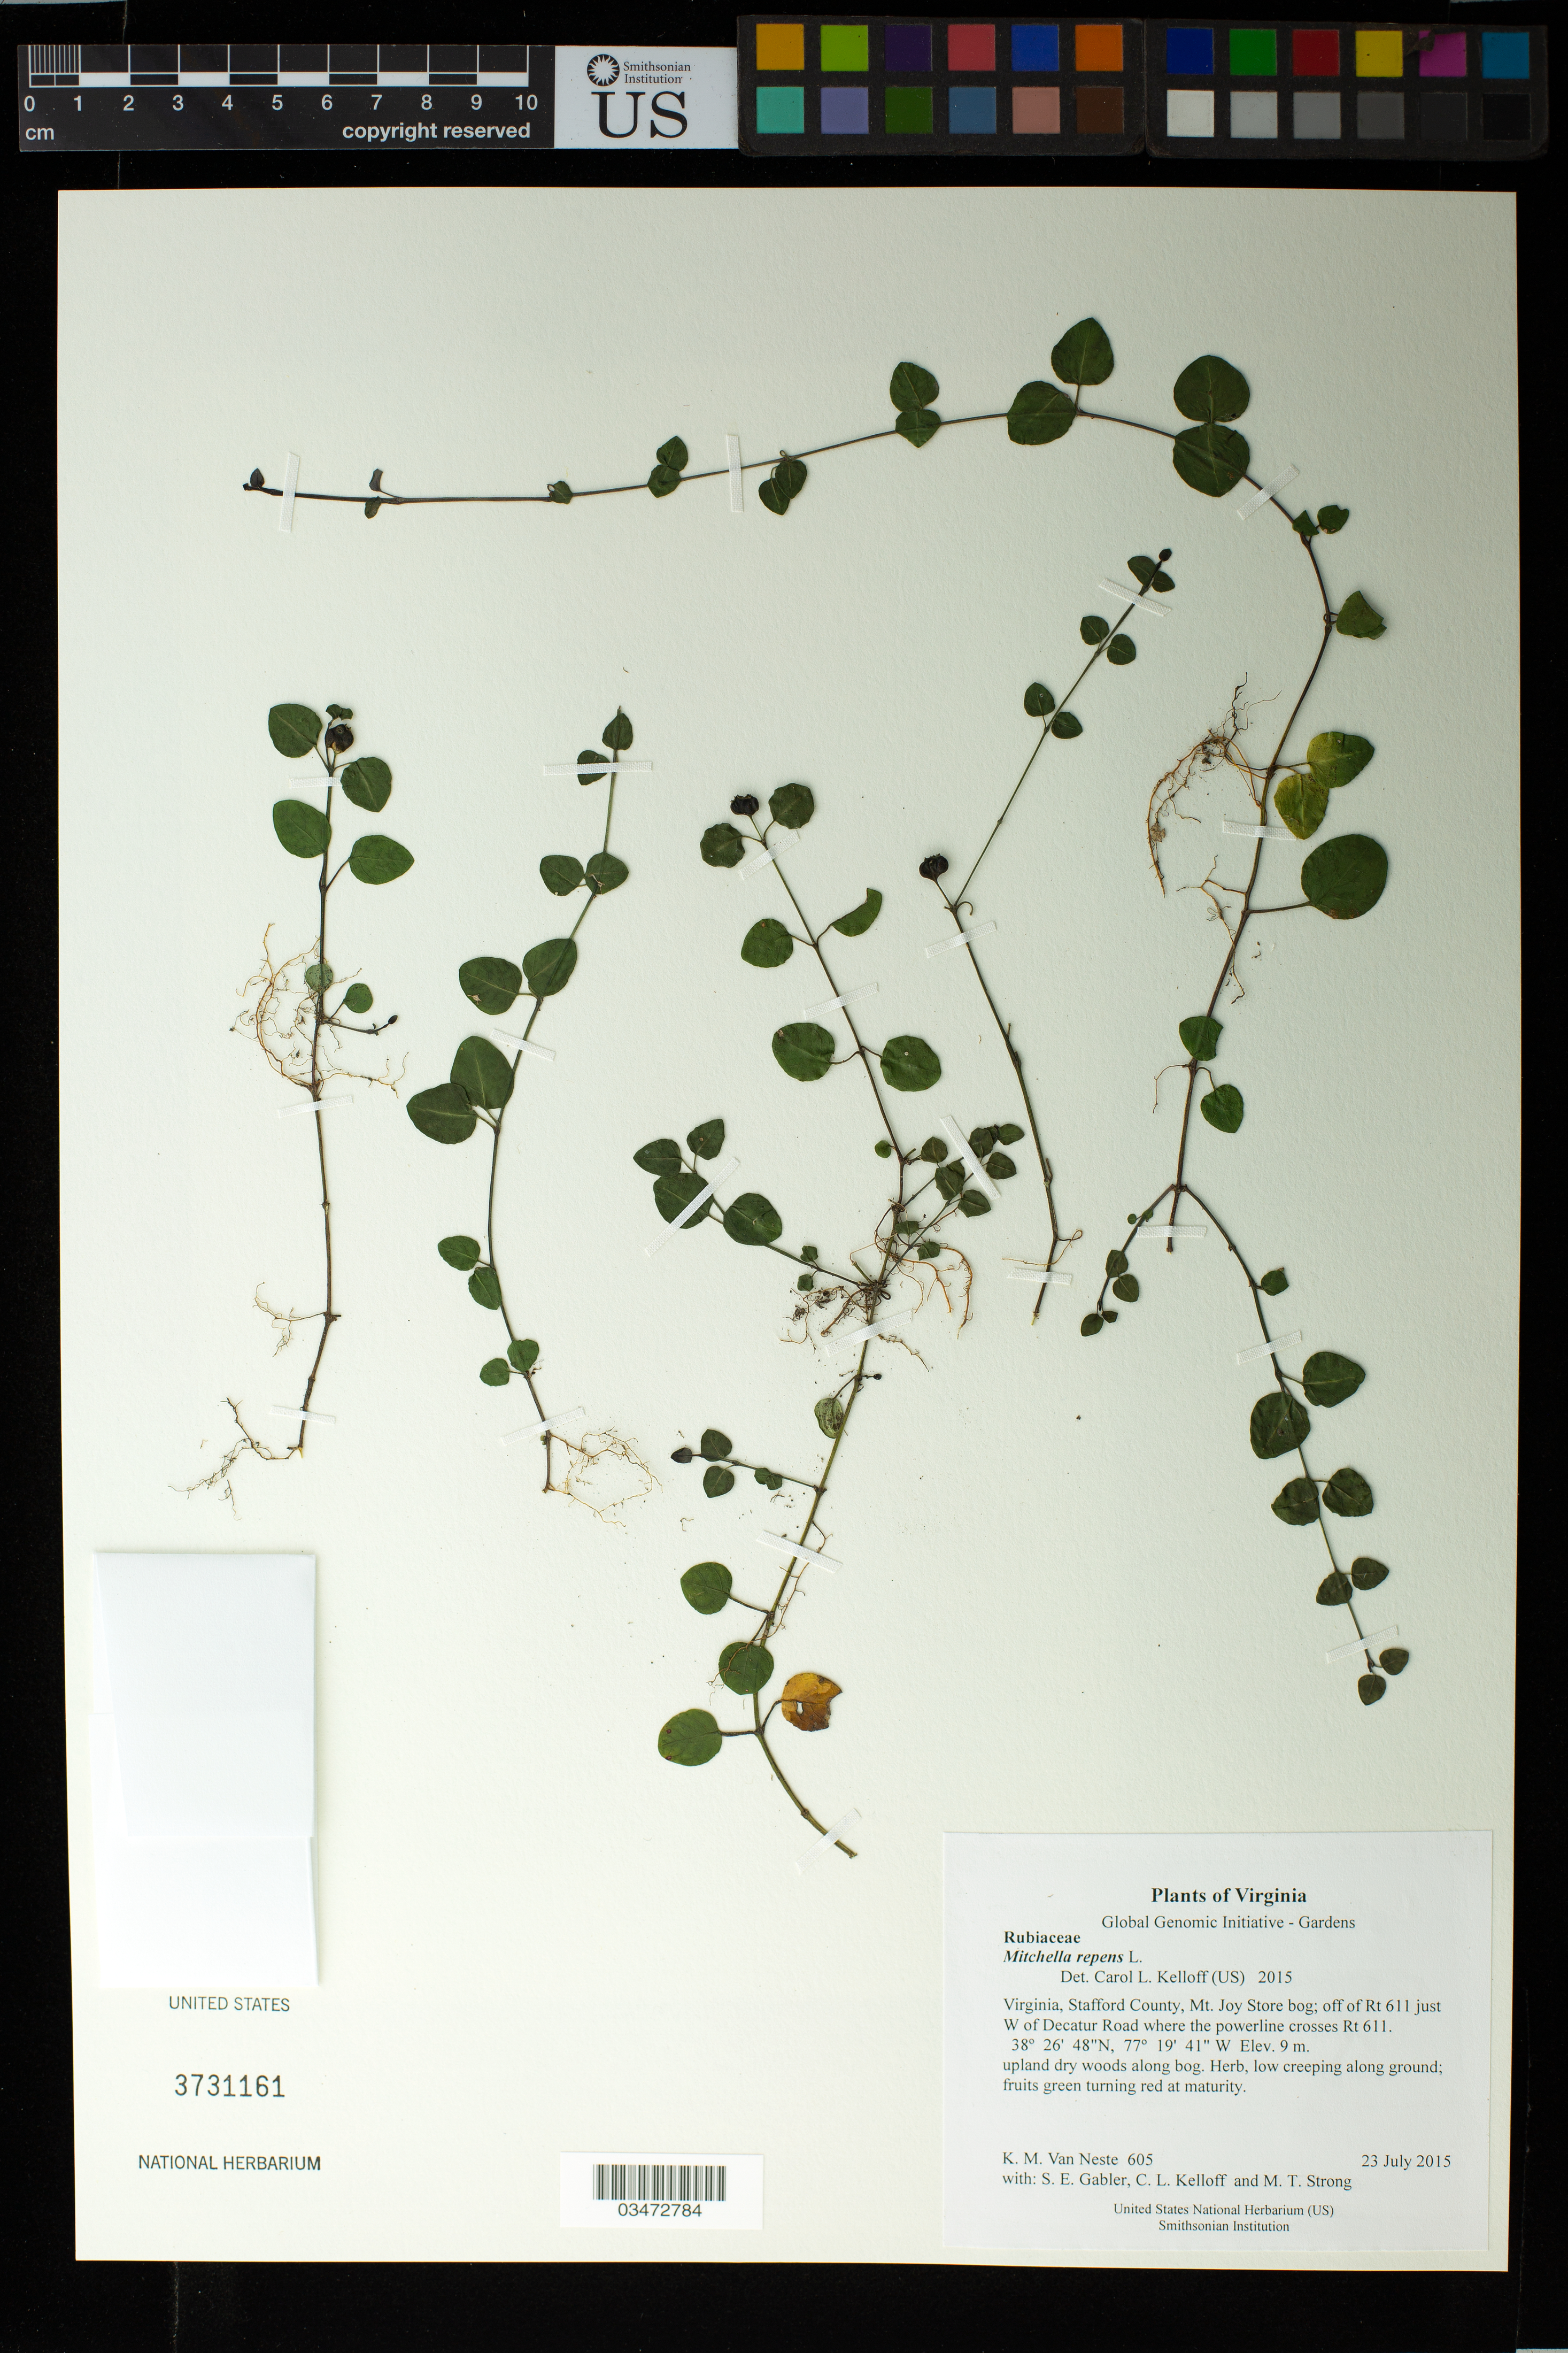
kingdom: Plantae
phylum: Tracheophyta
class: Magnoliopsida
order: Gentianales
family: Rubiaceae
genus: Mitchella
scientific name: Mitchella repens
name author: L.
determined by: Kelloff, Carol L., (US), Smithsonian Institution - National Museum of Natural History (UNITED STATES)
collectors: K. M. Van Neste, S. E. Gabler, C. L. Kelloff & M. T. Strong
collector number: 605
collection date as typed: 23 July 2015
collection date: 2015-07-23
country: United States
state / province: Virginia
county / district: Stafford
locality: Mt. Joy Store bog; off of Rt 611 just W of Decatur Road where the powerline crosses Rt 611.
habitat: upland dry woods along bog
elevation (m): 9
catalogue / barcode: US 3731161